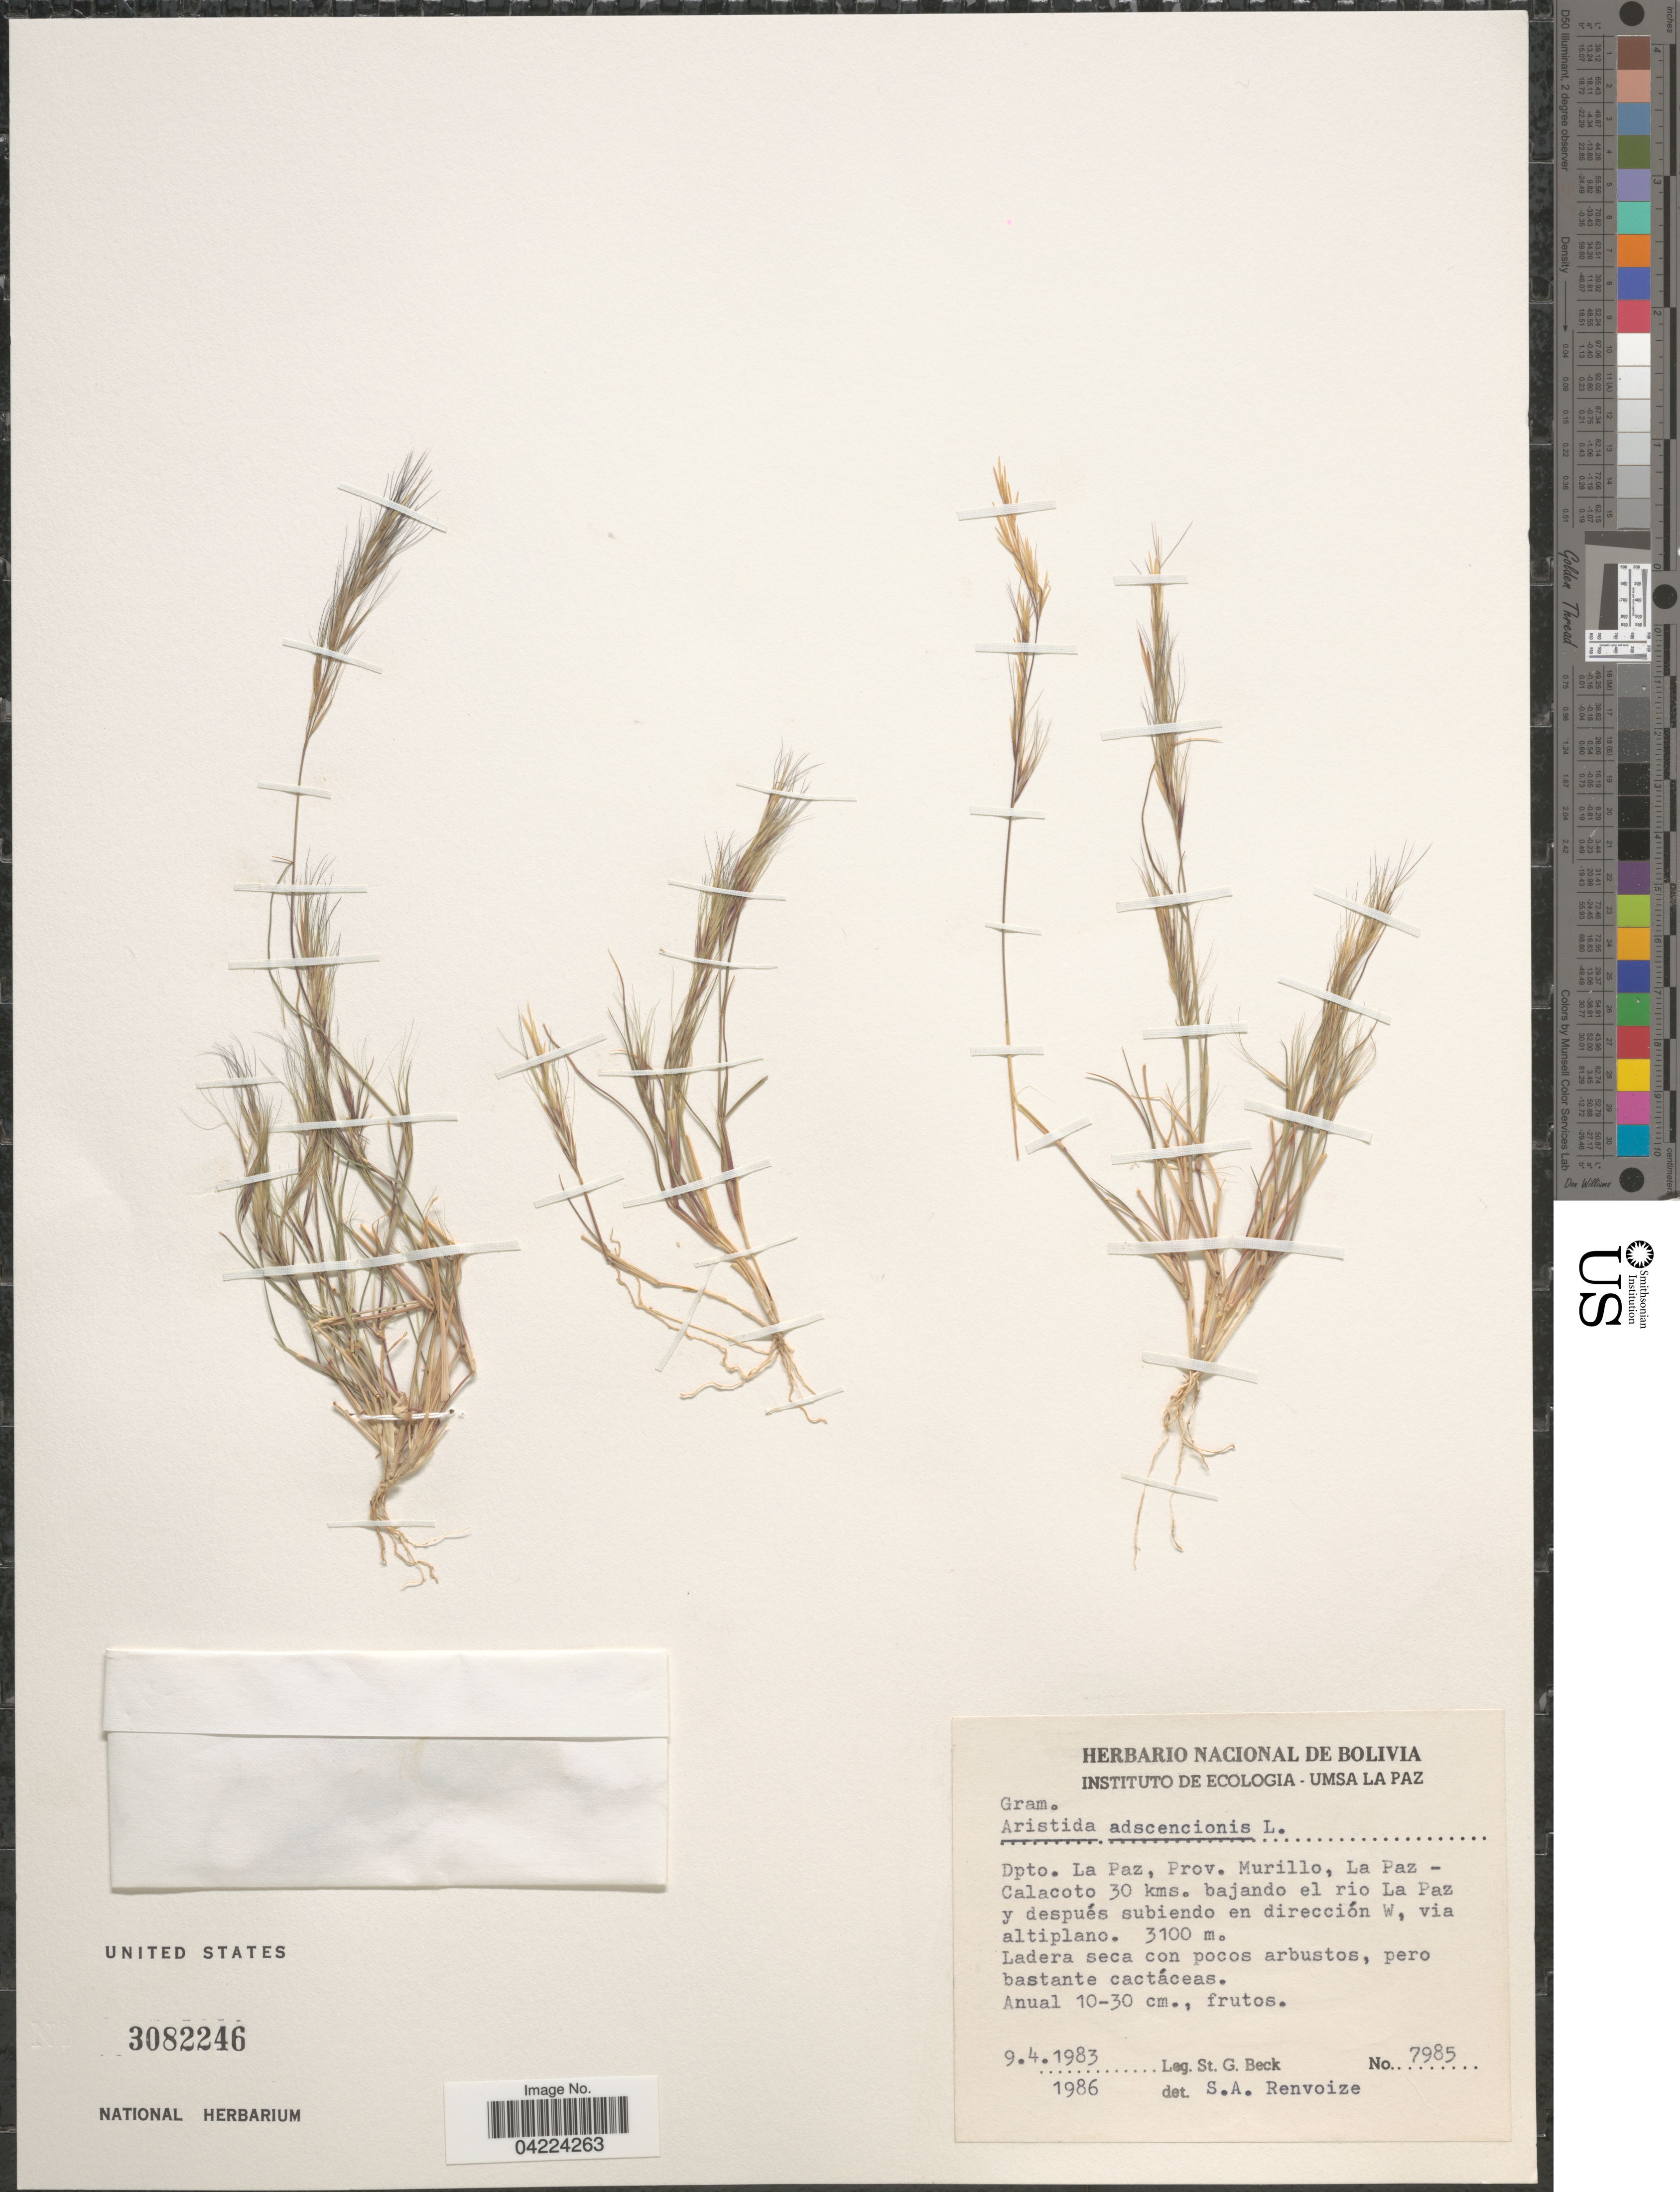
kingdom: Plantae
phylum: Tracheophyta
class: Liliopsida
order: Poales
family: Poaceae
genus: Aristida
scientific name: Aristida adscensionis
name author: L.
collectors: S. G. Beck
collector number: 7985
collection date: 1983-04-09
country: Bolivia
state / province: La Paz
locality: Dpto. La Paz, Prov. Murillo, La Paz - Calacoto 30 kms. bajando el rio La Paz y después subiendo en dirección W, via altiplano.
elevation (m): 3100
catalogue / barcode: US 3082246